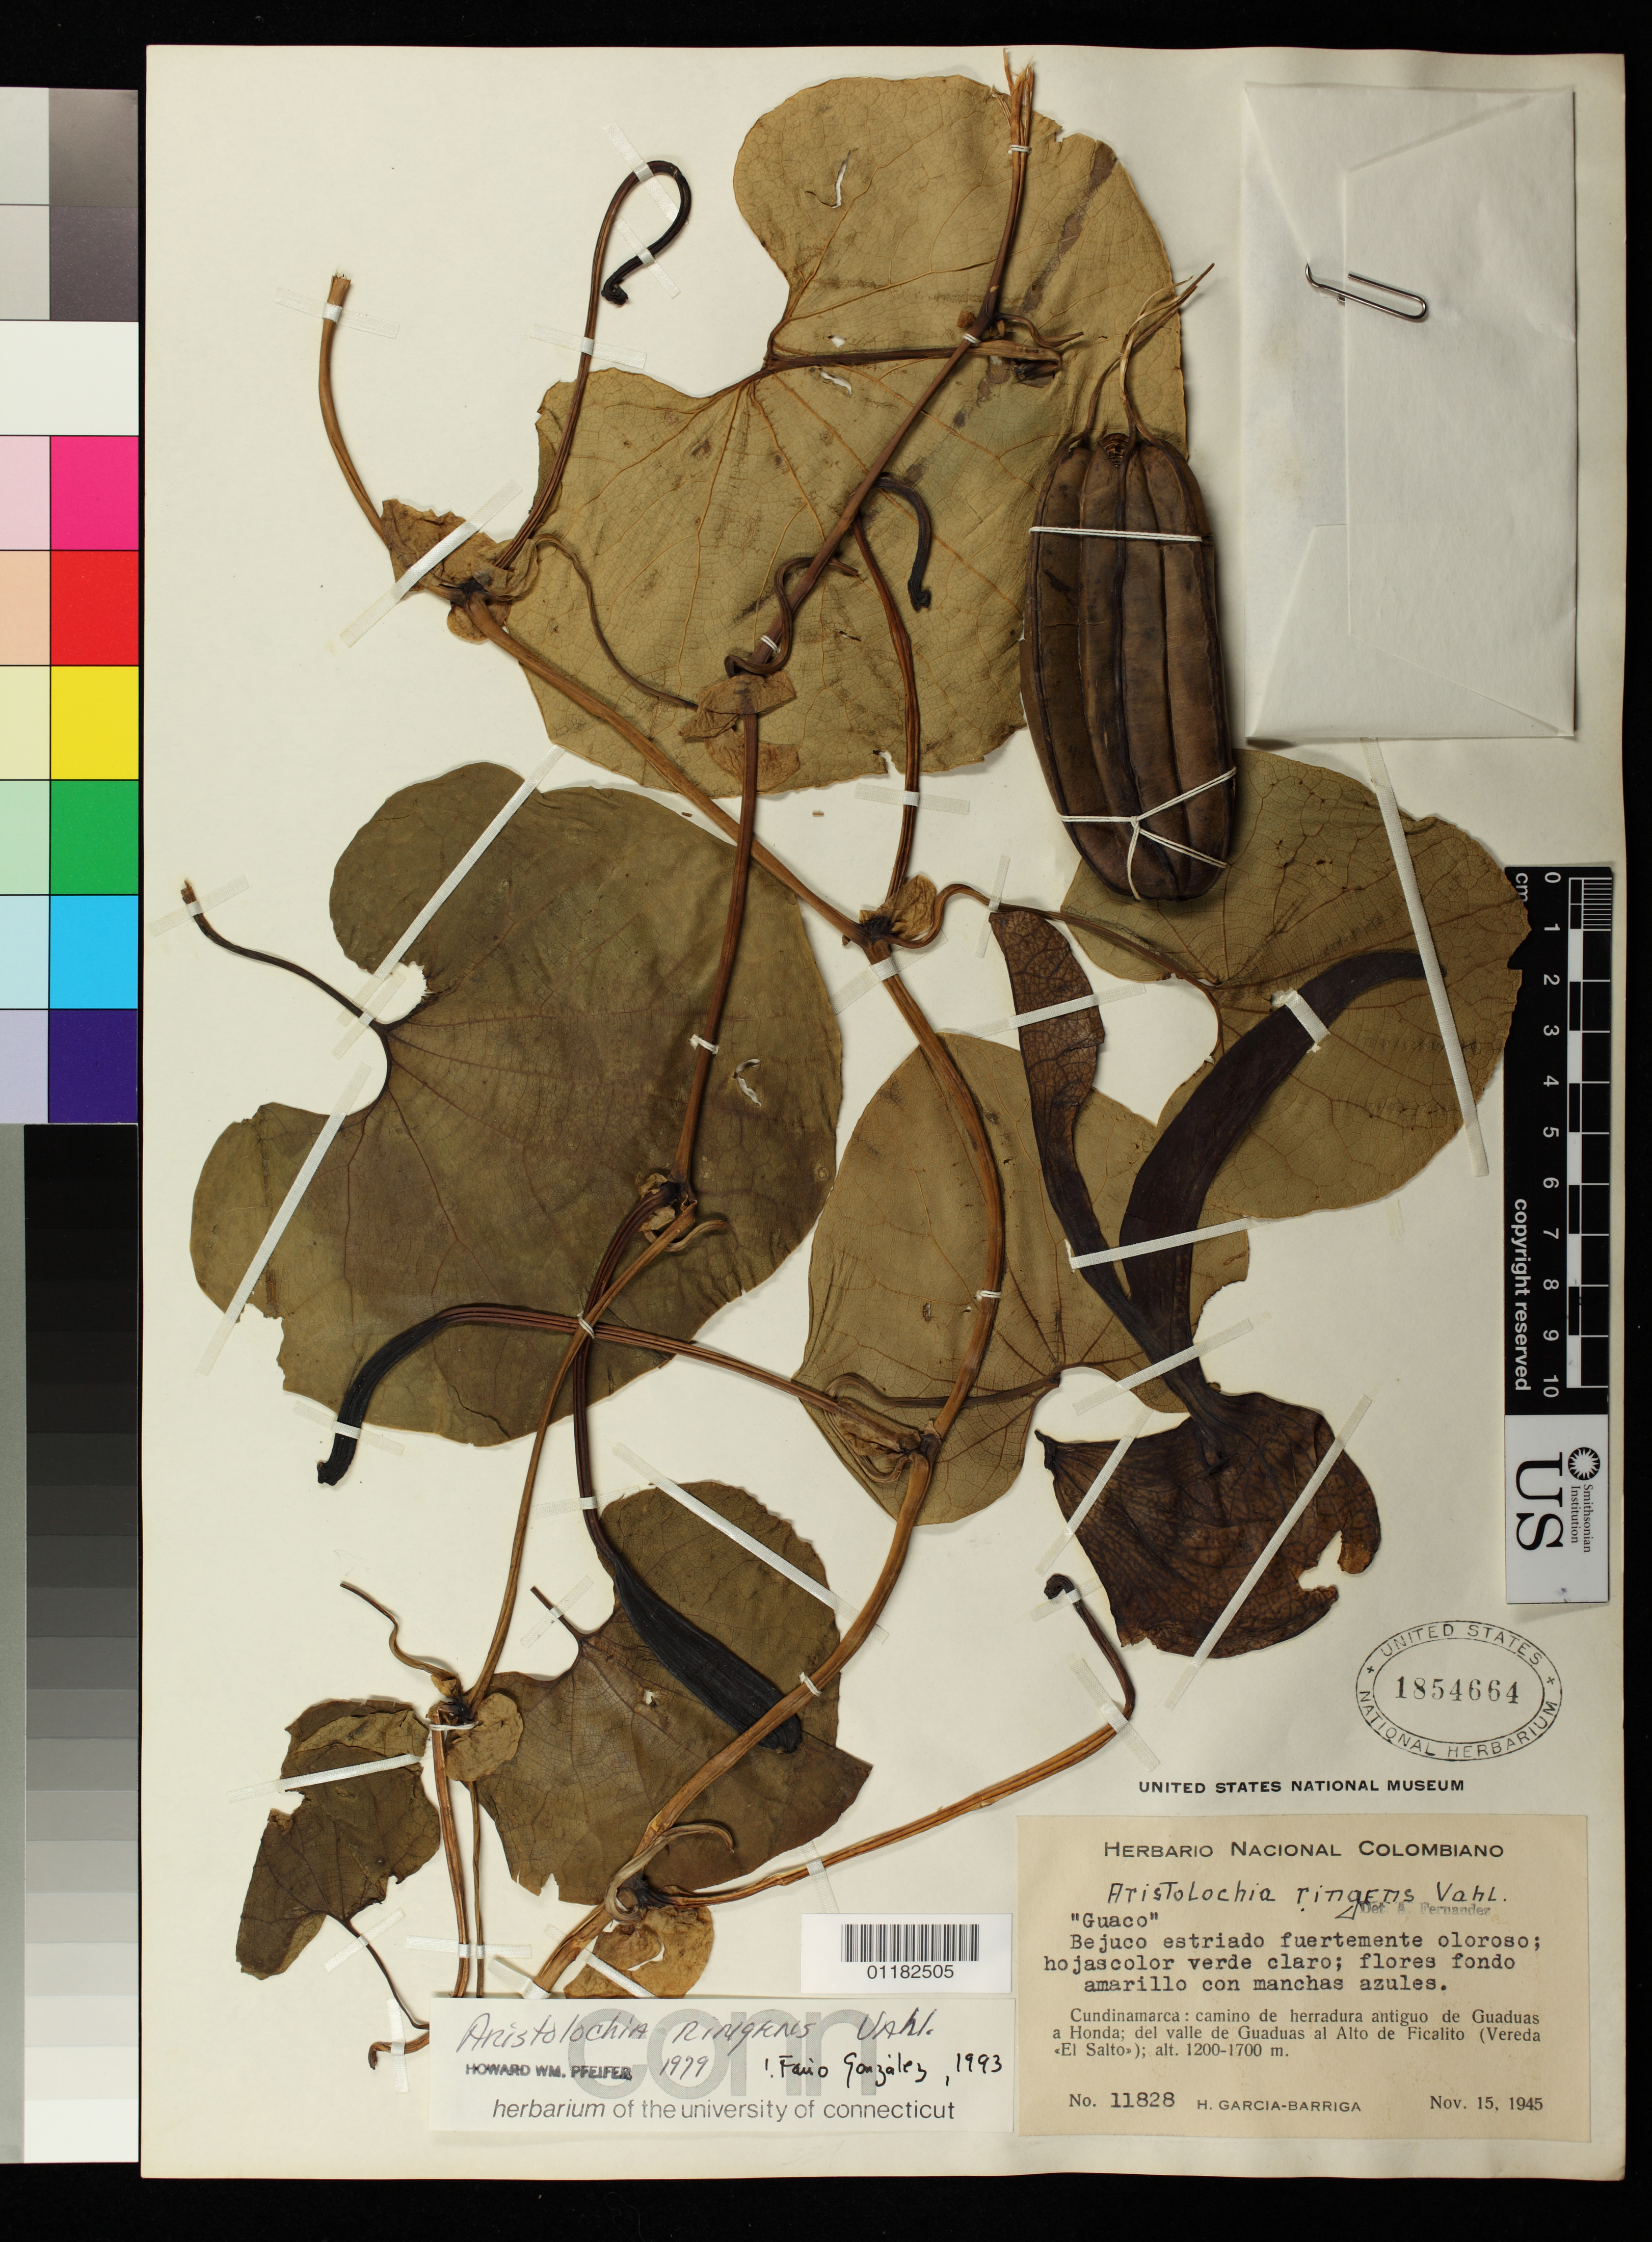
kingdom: Plantae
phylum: Tracheophyta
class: Magnoliopsida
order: Piperales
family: Aristolochiaceae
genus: Aristolochia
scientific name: Aristolochia ringens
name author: Vahl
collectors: H. García Barriga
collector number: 11828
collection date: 1945-11-15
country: Colombia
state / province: Cundinamarca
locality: Camino de herradura antiguo de Guaduas a Honda; del valle de Guaduas al Aldo de Ficalito (Vereda el Salto)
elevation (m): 1200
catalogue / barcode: US 1854664